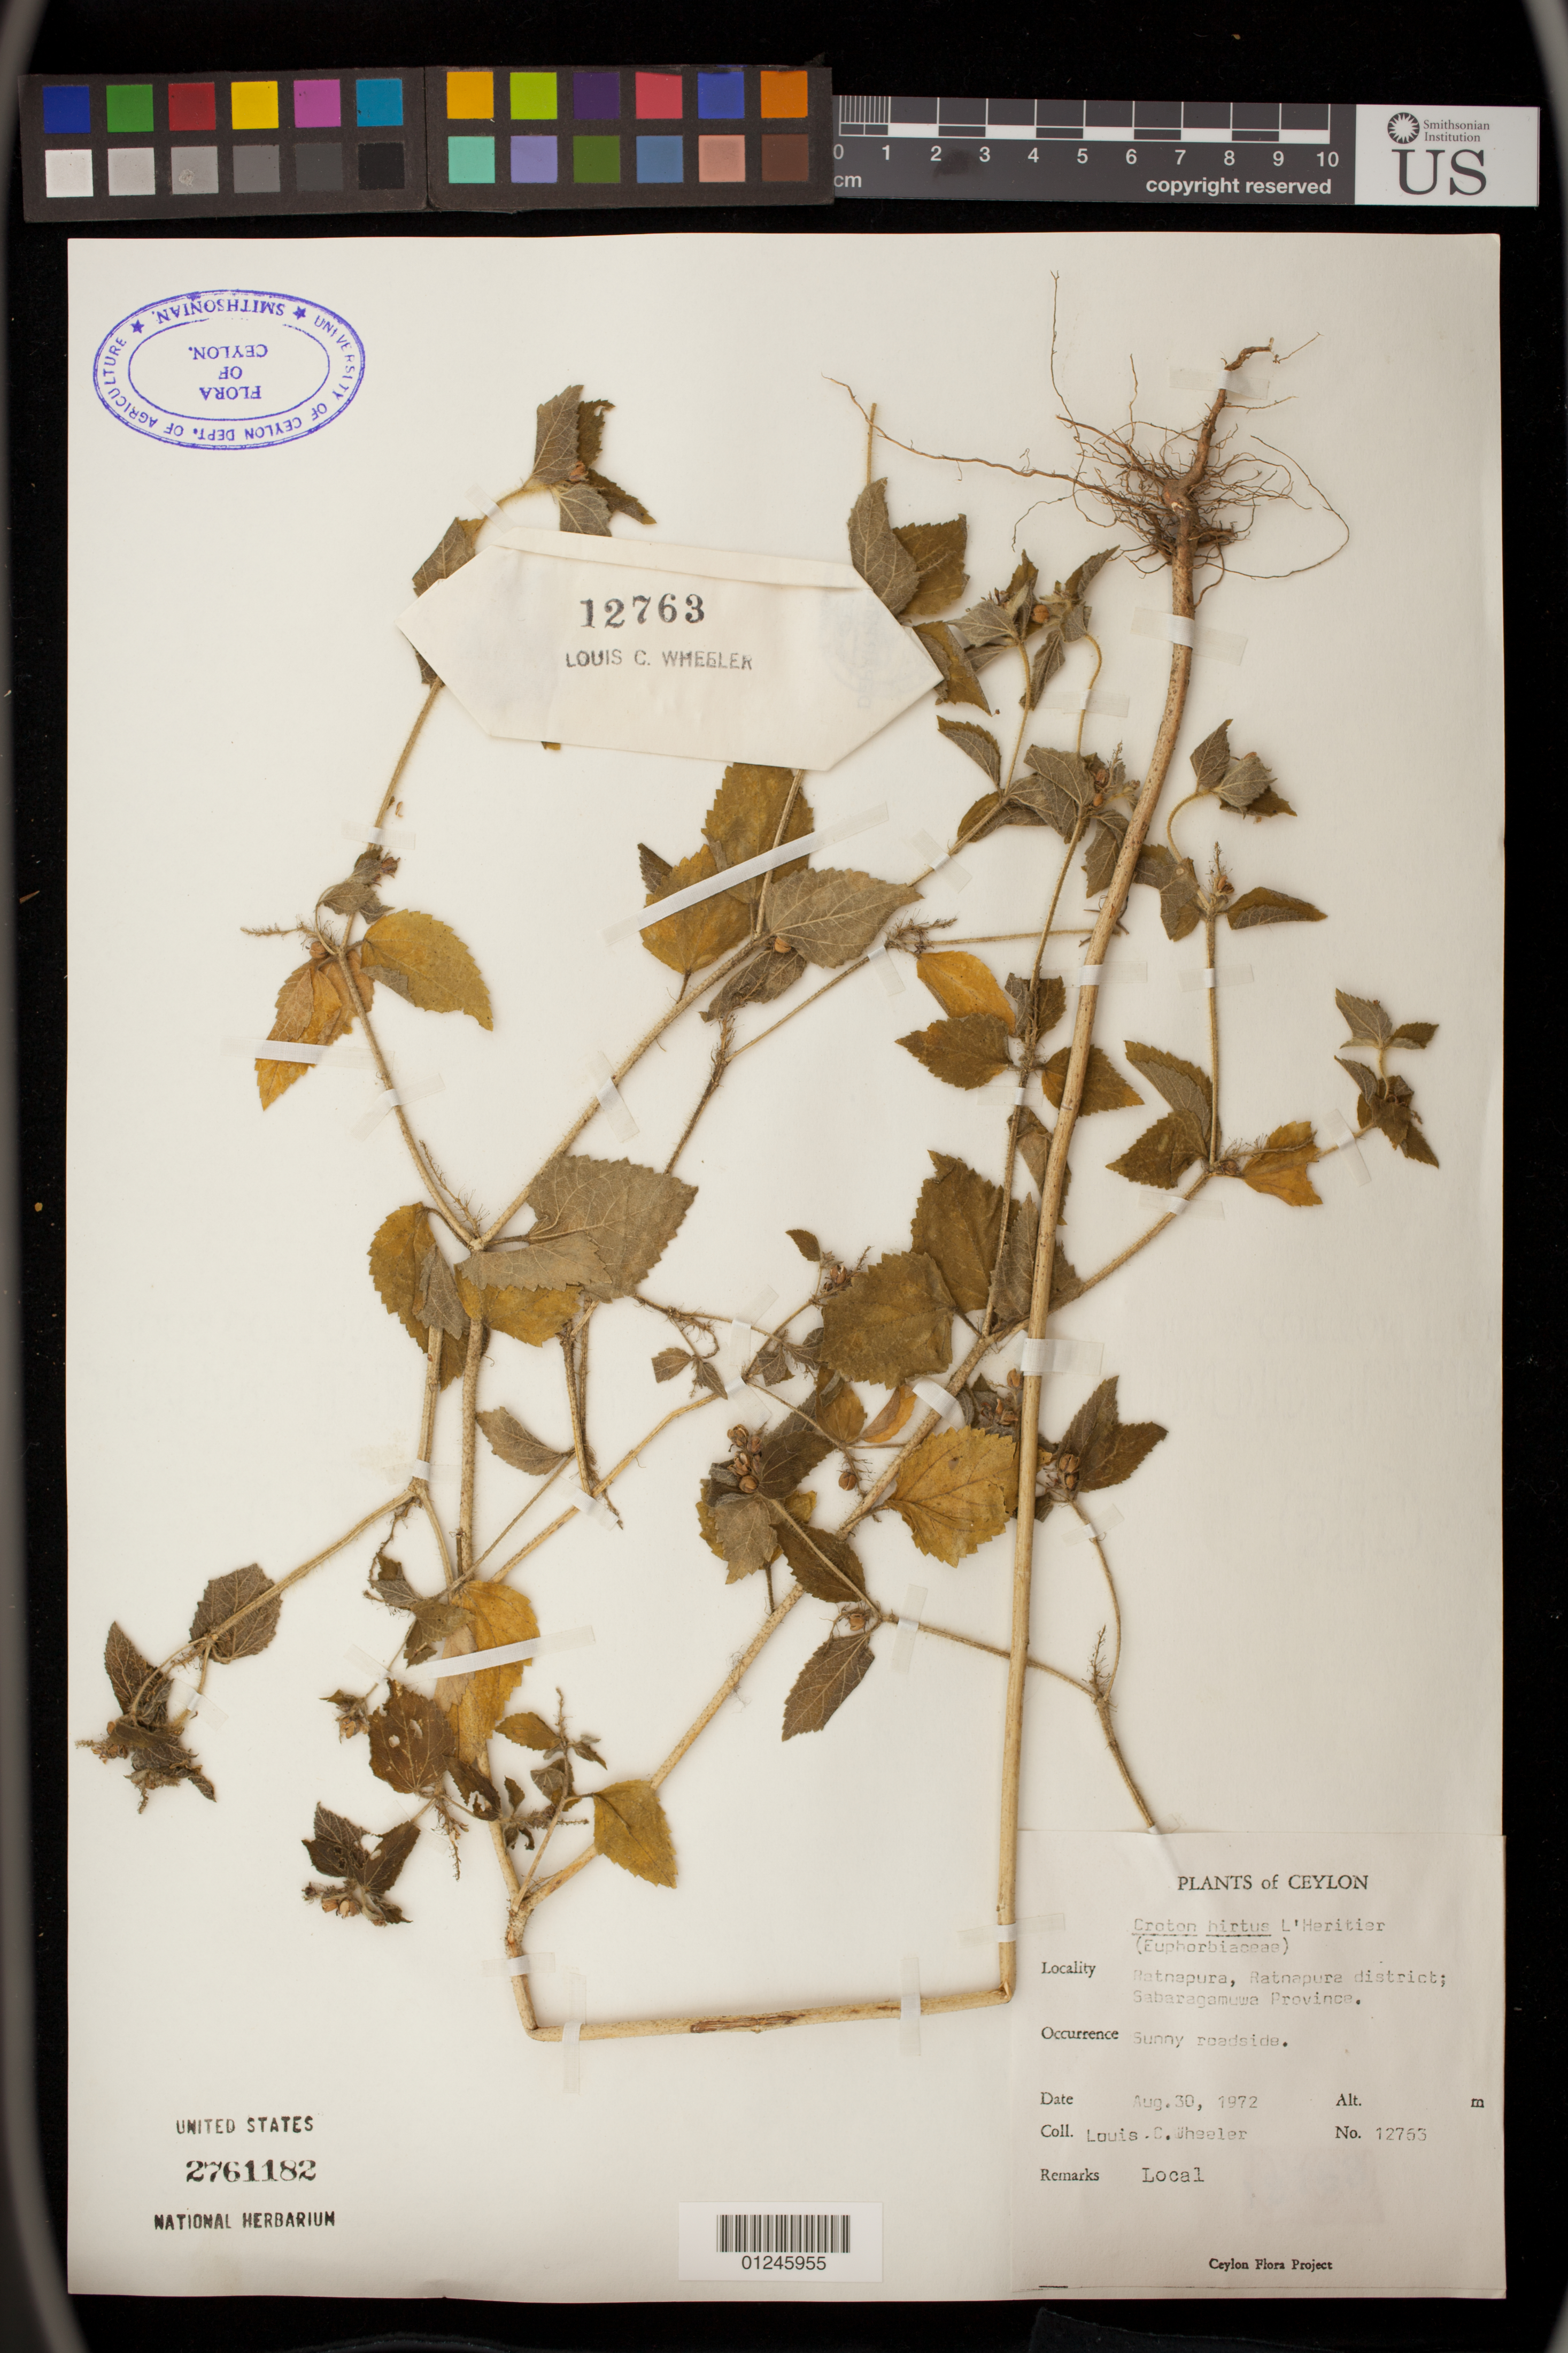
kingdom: Plantae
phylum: Tracheophyta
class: Magnoliopsida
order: Malpighiales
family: Euphorbiaceae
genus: Croton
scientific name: Croton hirtus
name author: L'Hér.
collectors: L. C. Wheeler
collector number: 12763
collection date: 1972-08-30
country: Sri Lanka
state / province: Sabaragamuwa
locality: Ratnapura, Ratnapura district.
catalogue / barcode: US 2761182